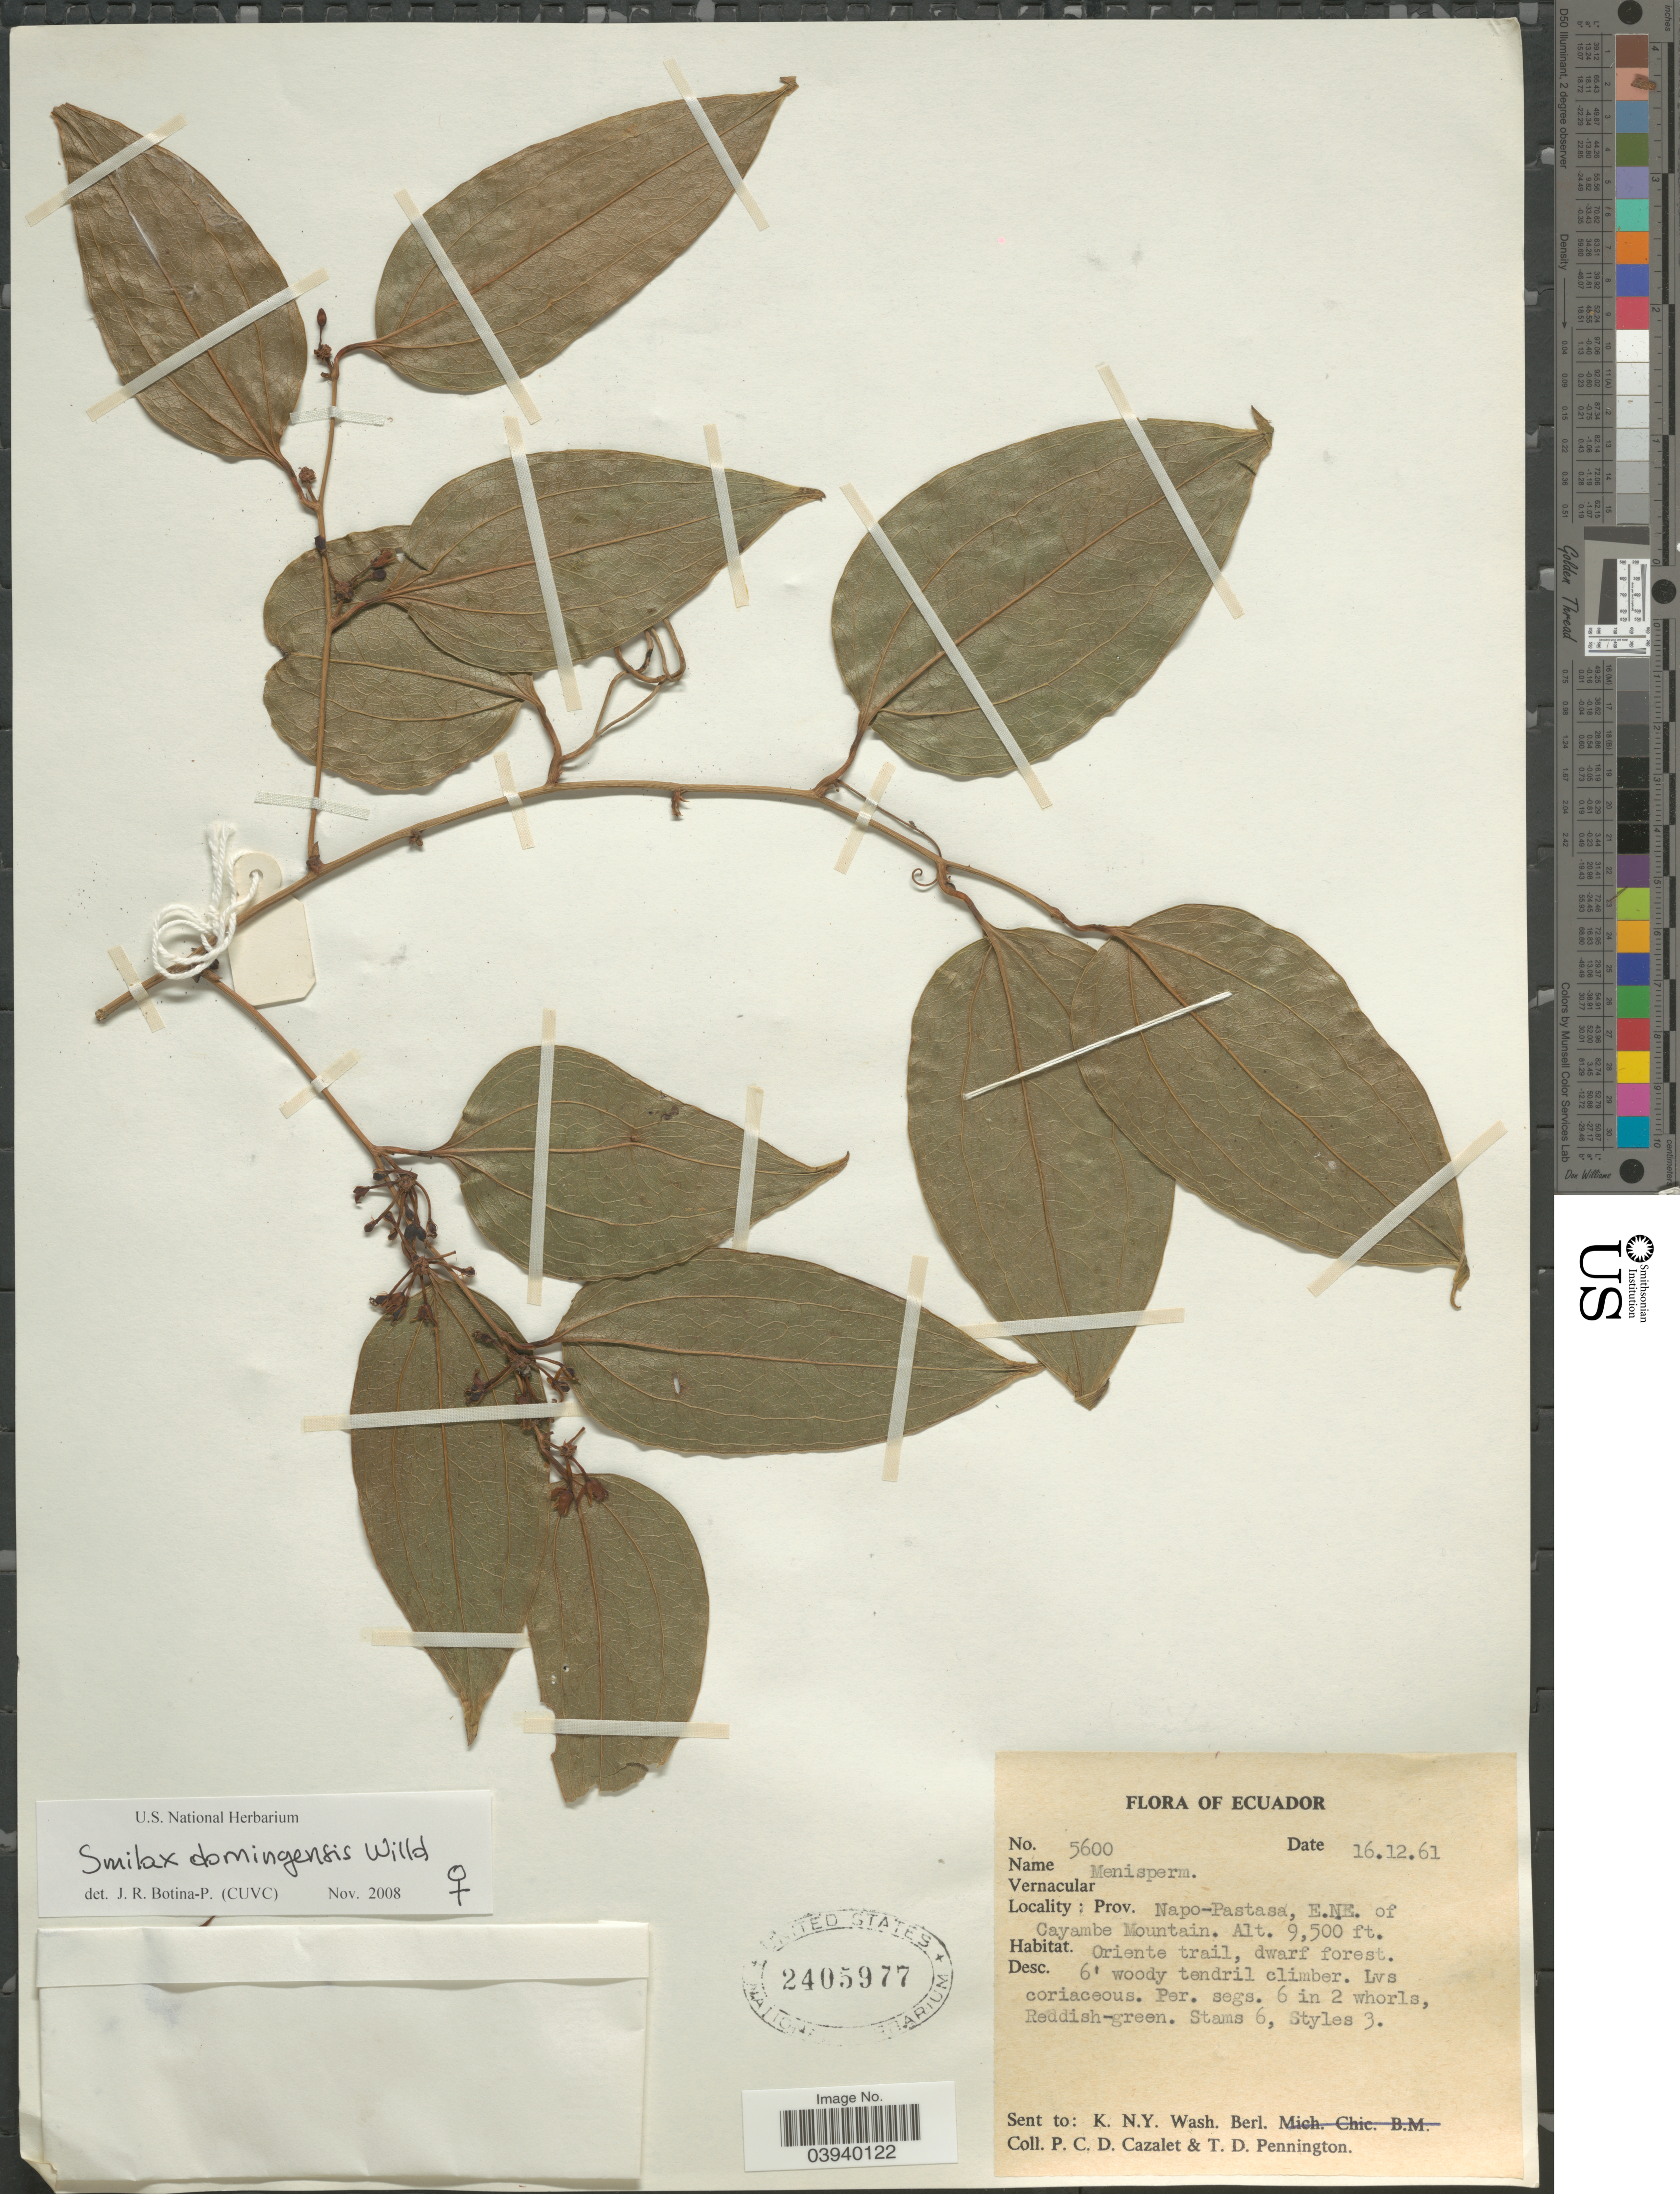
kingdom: Plantae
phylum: Tracheophyta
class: Liliopsida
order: Liliales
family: Smilacaceae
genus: Smilax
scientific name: Smilax domingensis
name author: Willd.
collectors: P. C. D. Cazalet & T. D. Pennington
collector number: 5600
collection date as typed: Transcribed d/m/y: 16/12/61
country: Ecuador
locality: Prov. Napo-Pastaza, E.N.E. of Cayambe Mountain.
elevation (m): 2896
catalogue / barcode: US 2405977